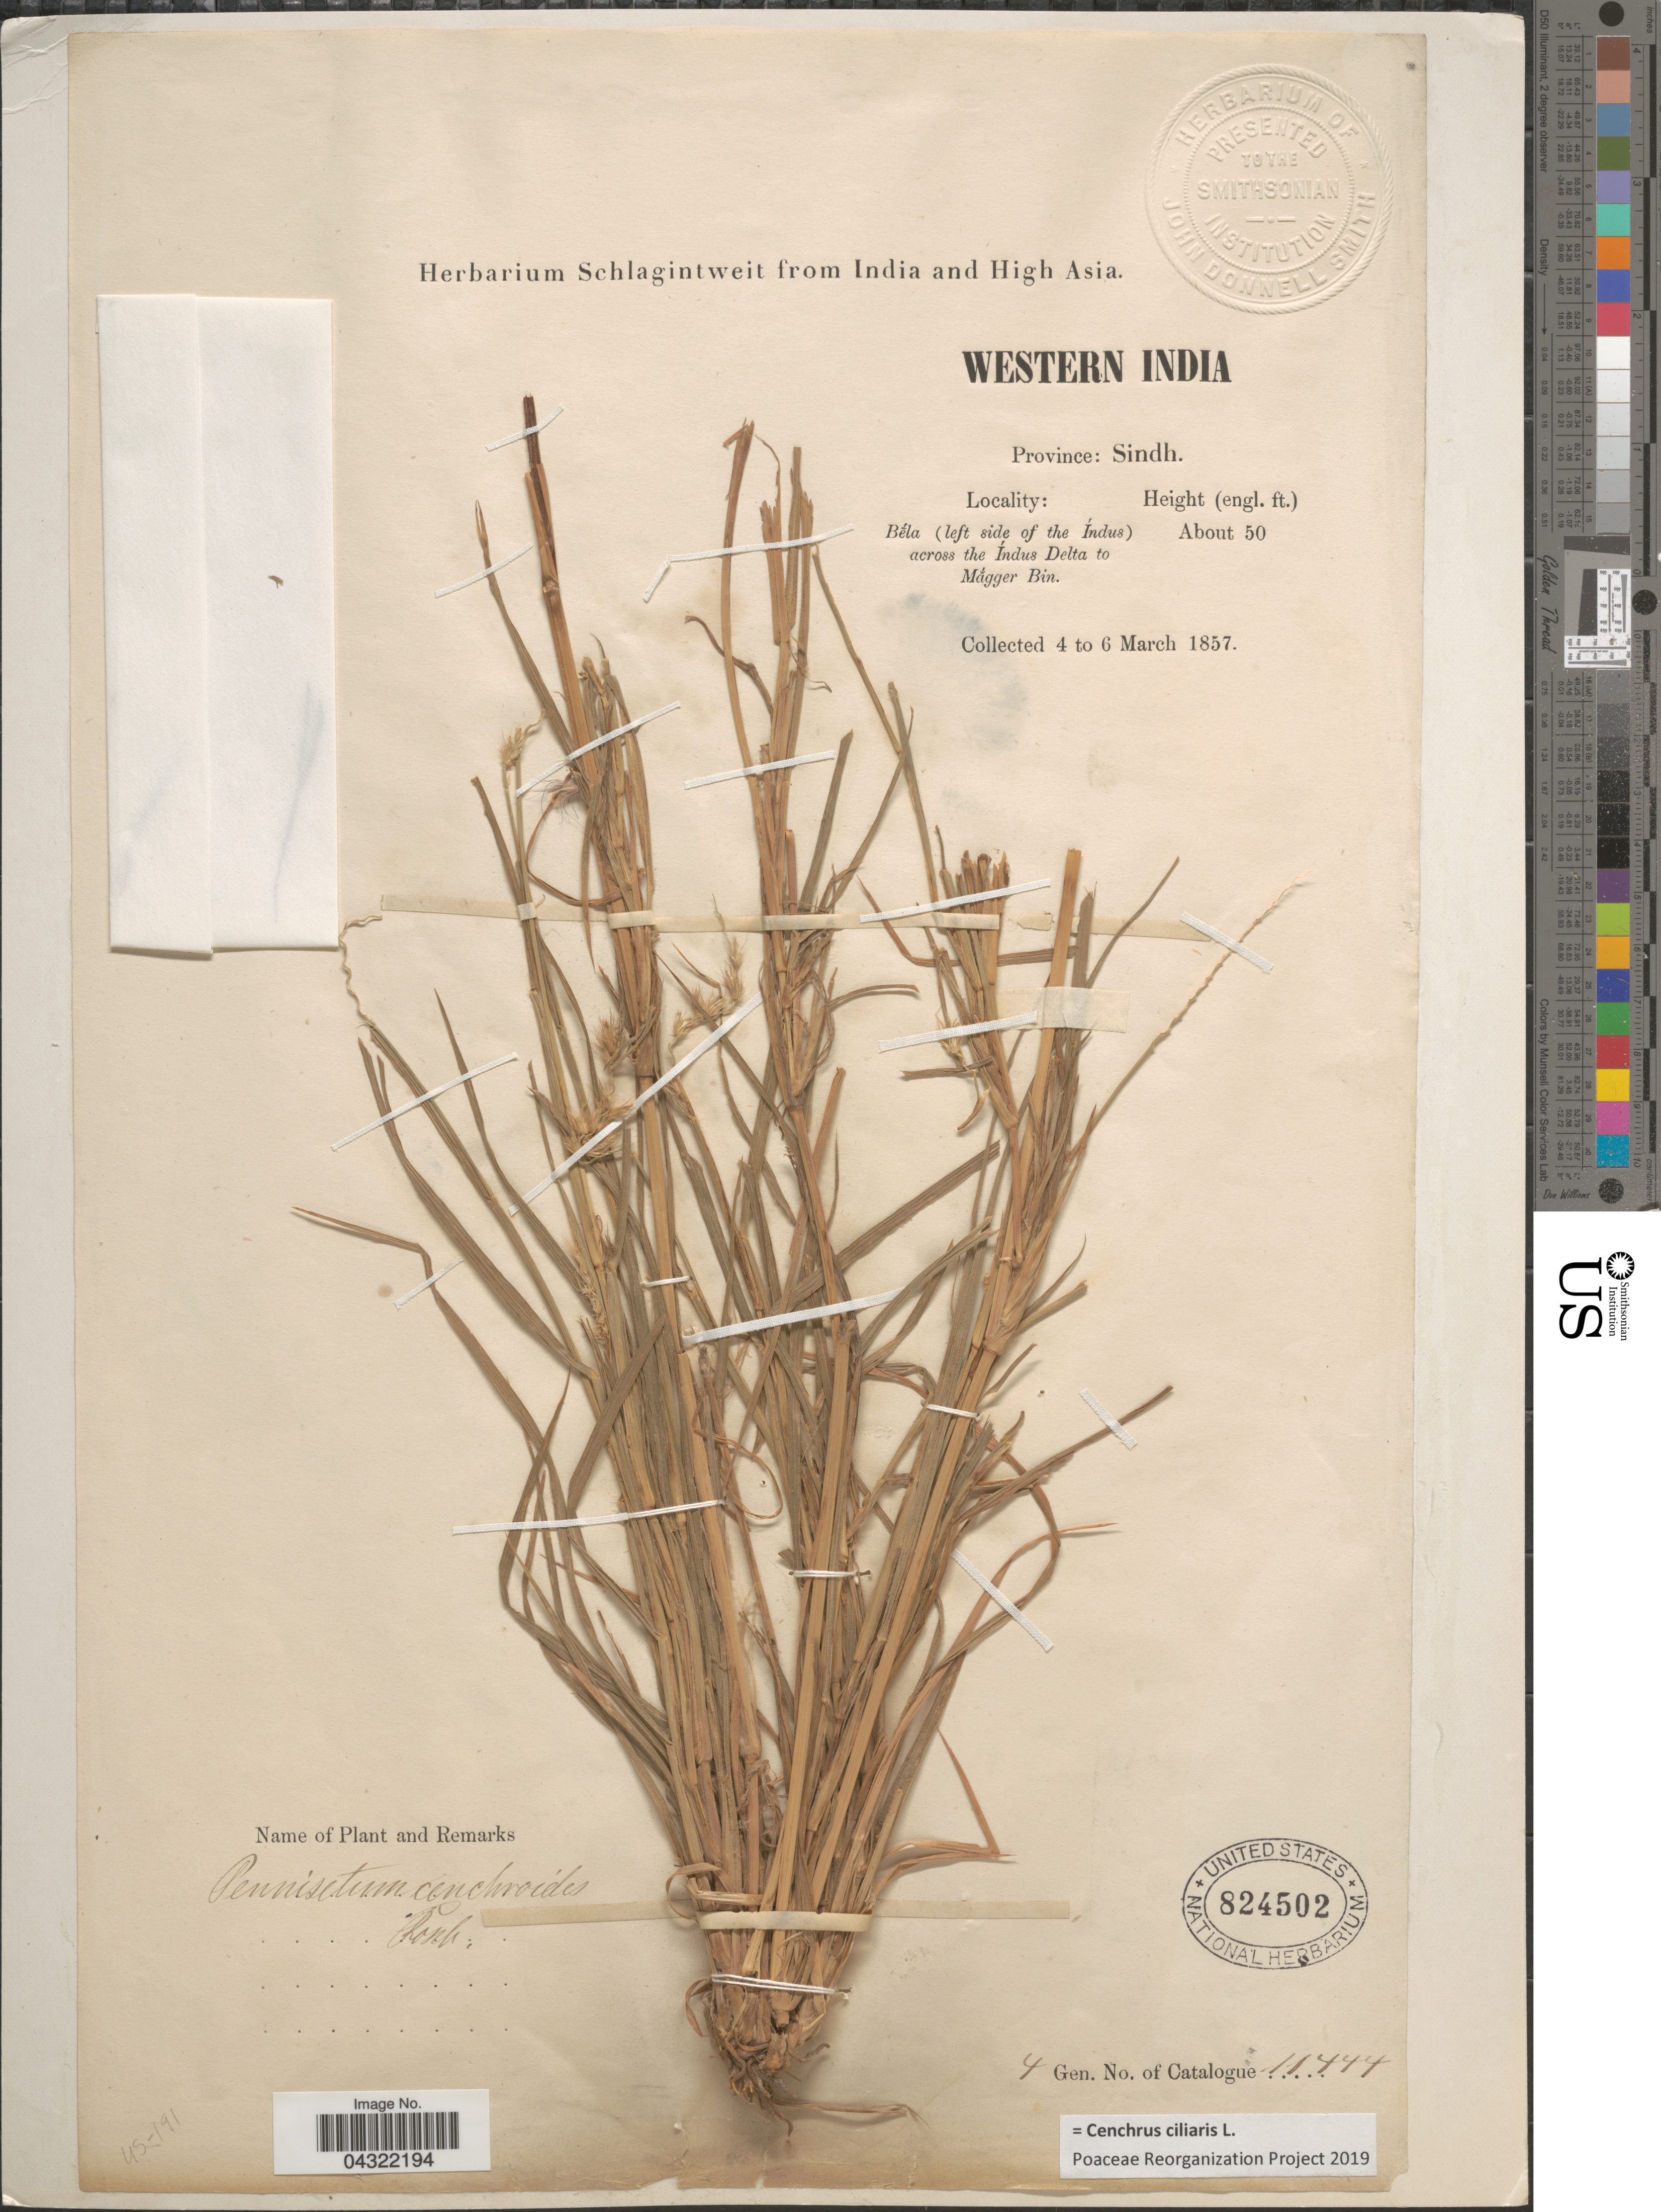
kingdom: Plantae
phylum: Tracheophyta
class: Liliopsida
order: Poales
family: Poaceae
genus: Cenchrus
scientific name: Cenchrus ciliaris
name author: L.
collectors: ex herb. Schlagintweit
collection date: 1857-03-04/1857-03-06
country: Pakistan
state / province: Sindh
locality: Western India. Béla (left side of the Índus) across the Índus Delta to Măgger Bin.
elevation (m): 15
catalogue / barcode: US 824502